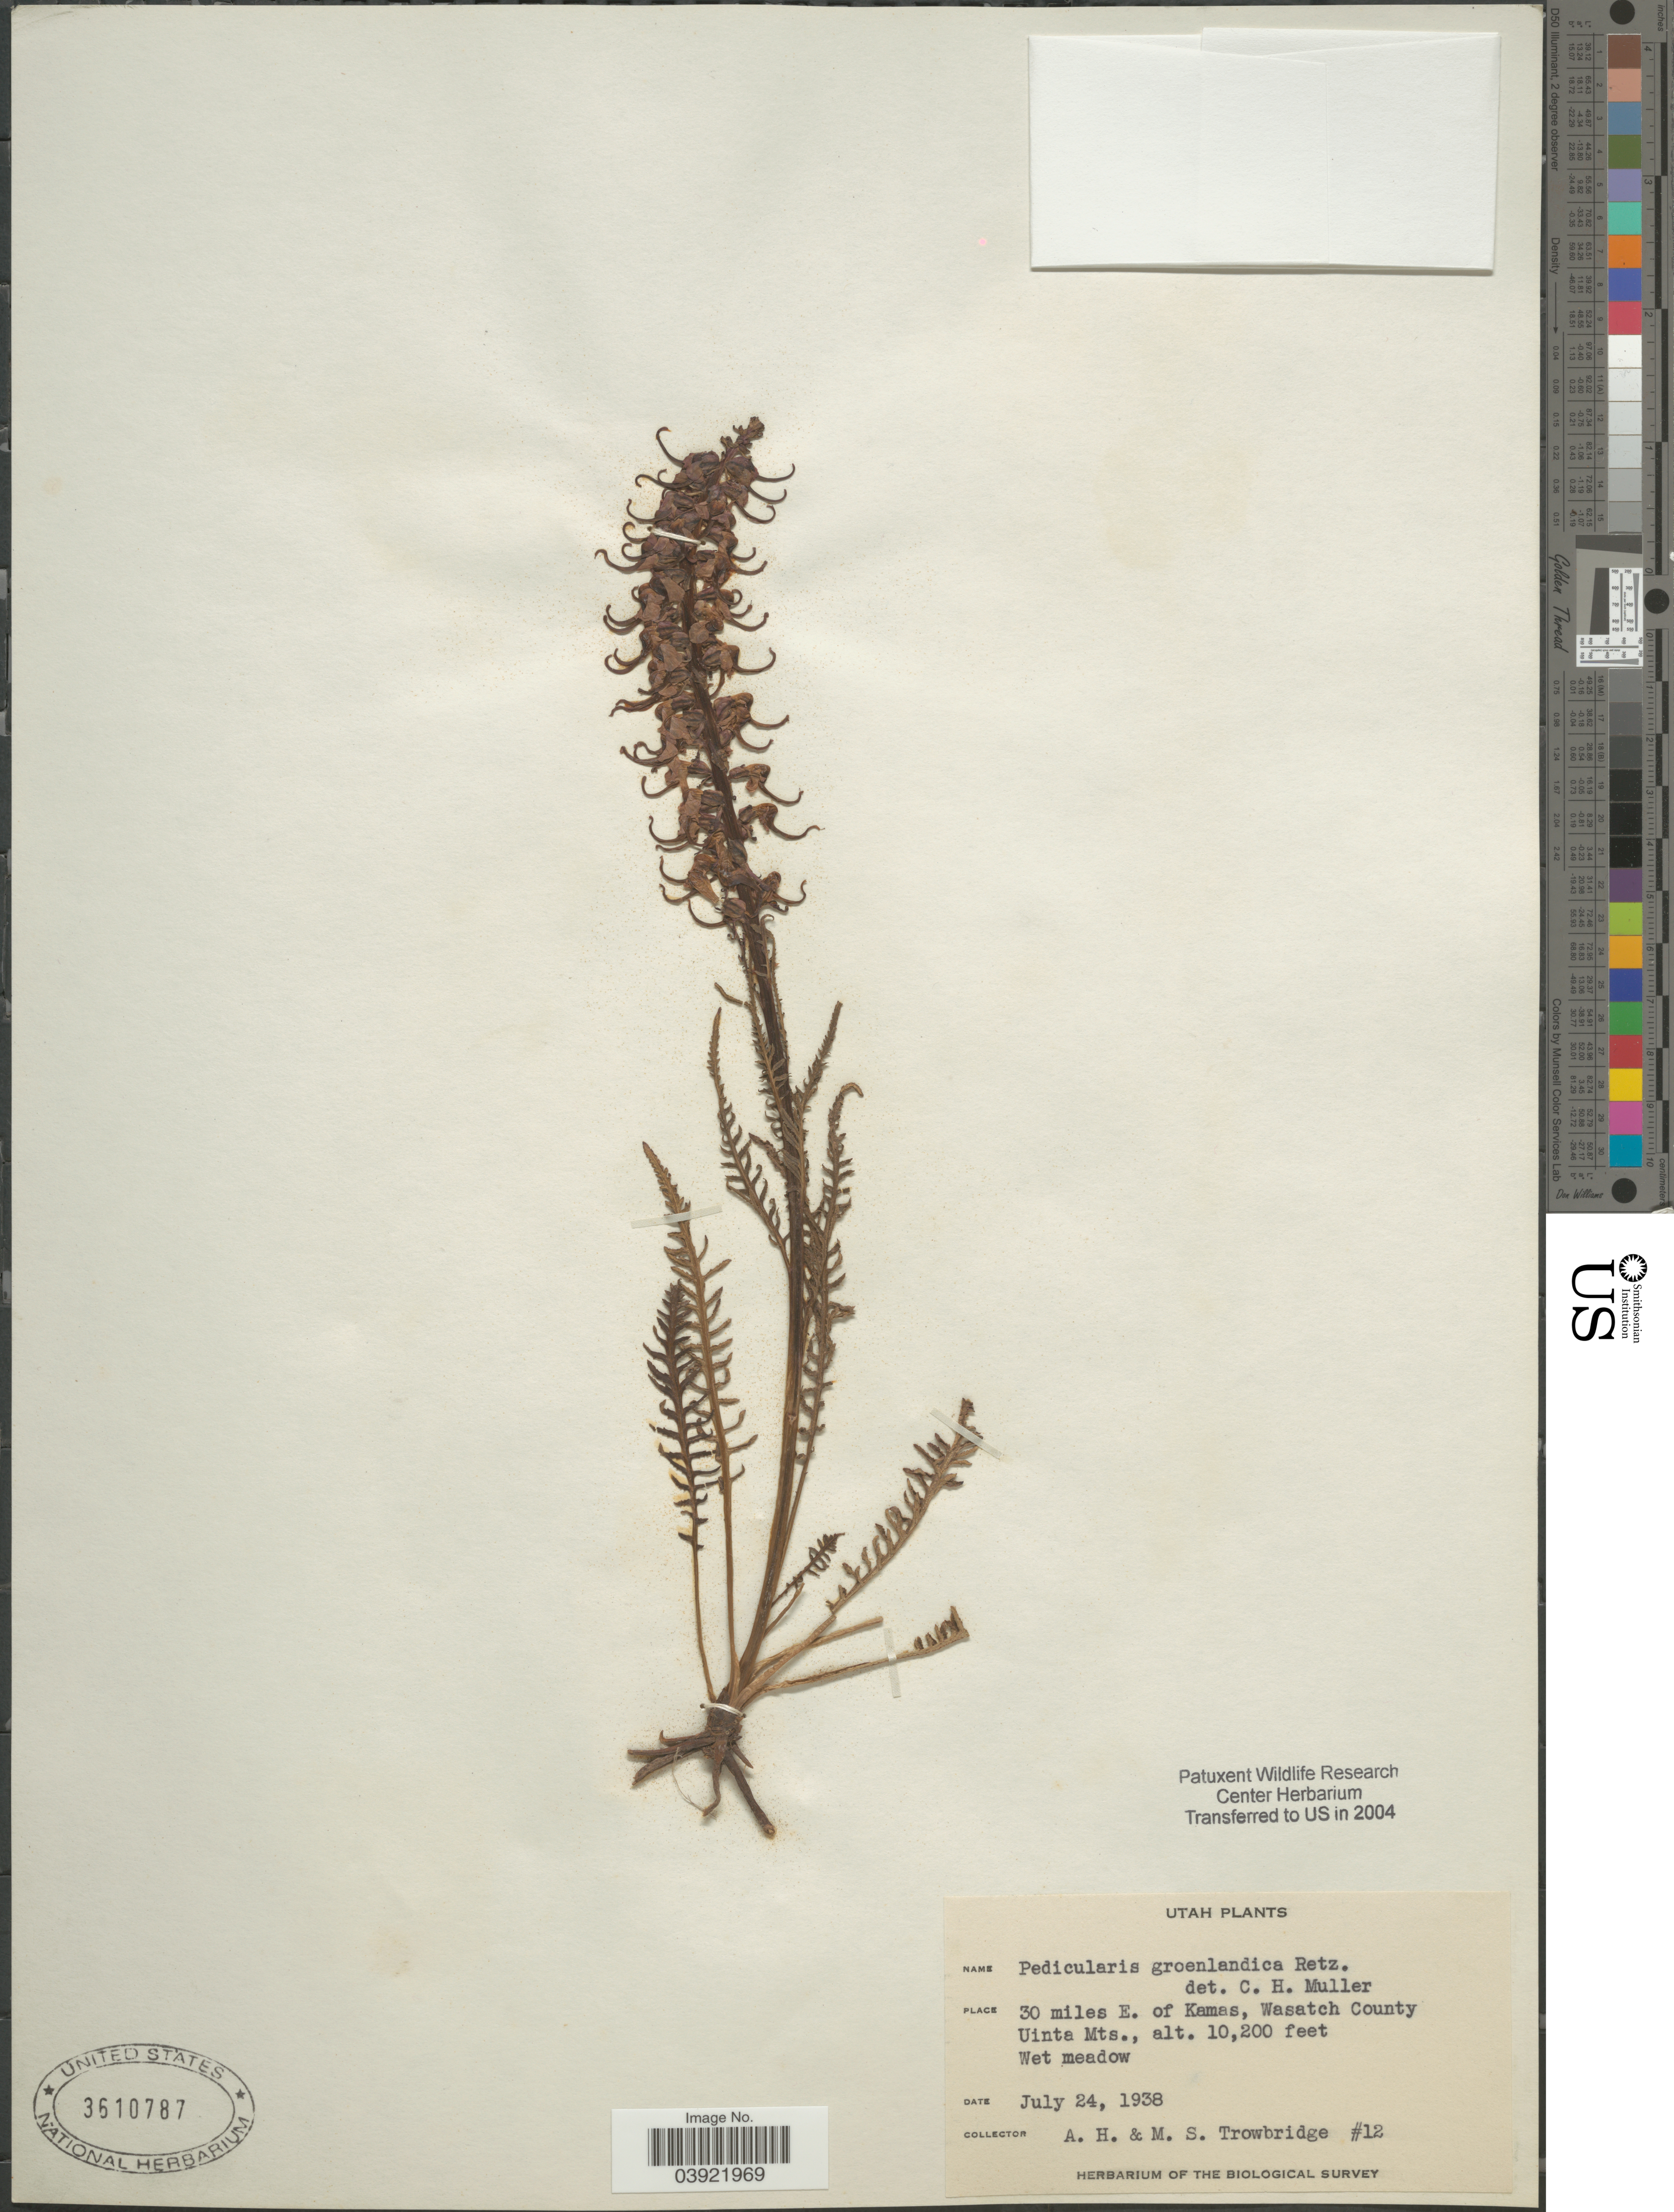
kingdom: Plantae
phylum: Tracheophyta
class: Magnoliopsida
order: Lamiales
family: Orobanchaceae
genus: Pedicularis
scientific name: Pedicularis groenlandica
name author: Retz.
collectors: A. H. Trowbridge & M. Trowbridge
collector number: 12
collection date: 1938-07-24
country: United States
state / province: Utah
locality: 30 miles E. of Kamas, Wasatch CountyUinta Mts.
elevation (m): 3109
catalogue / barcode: US 3610787